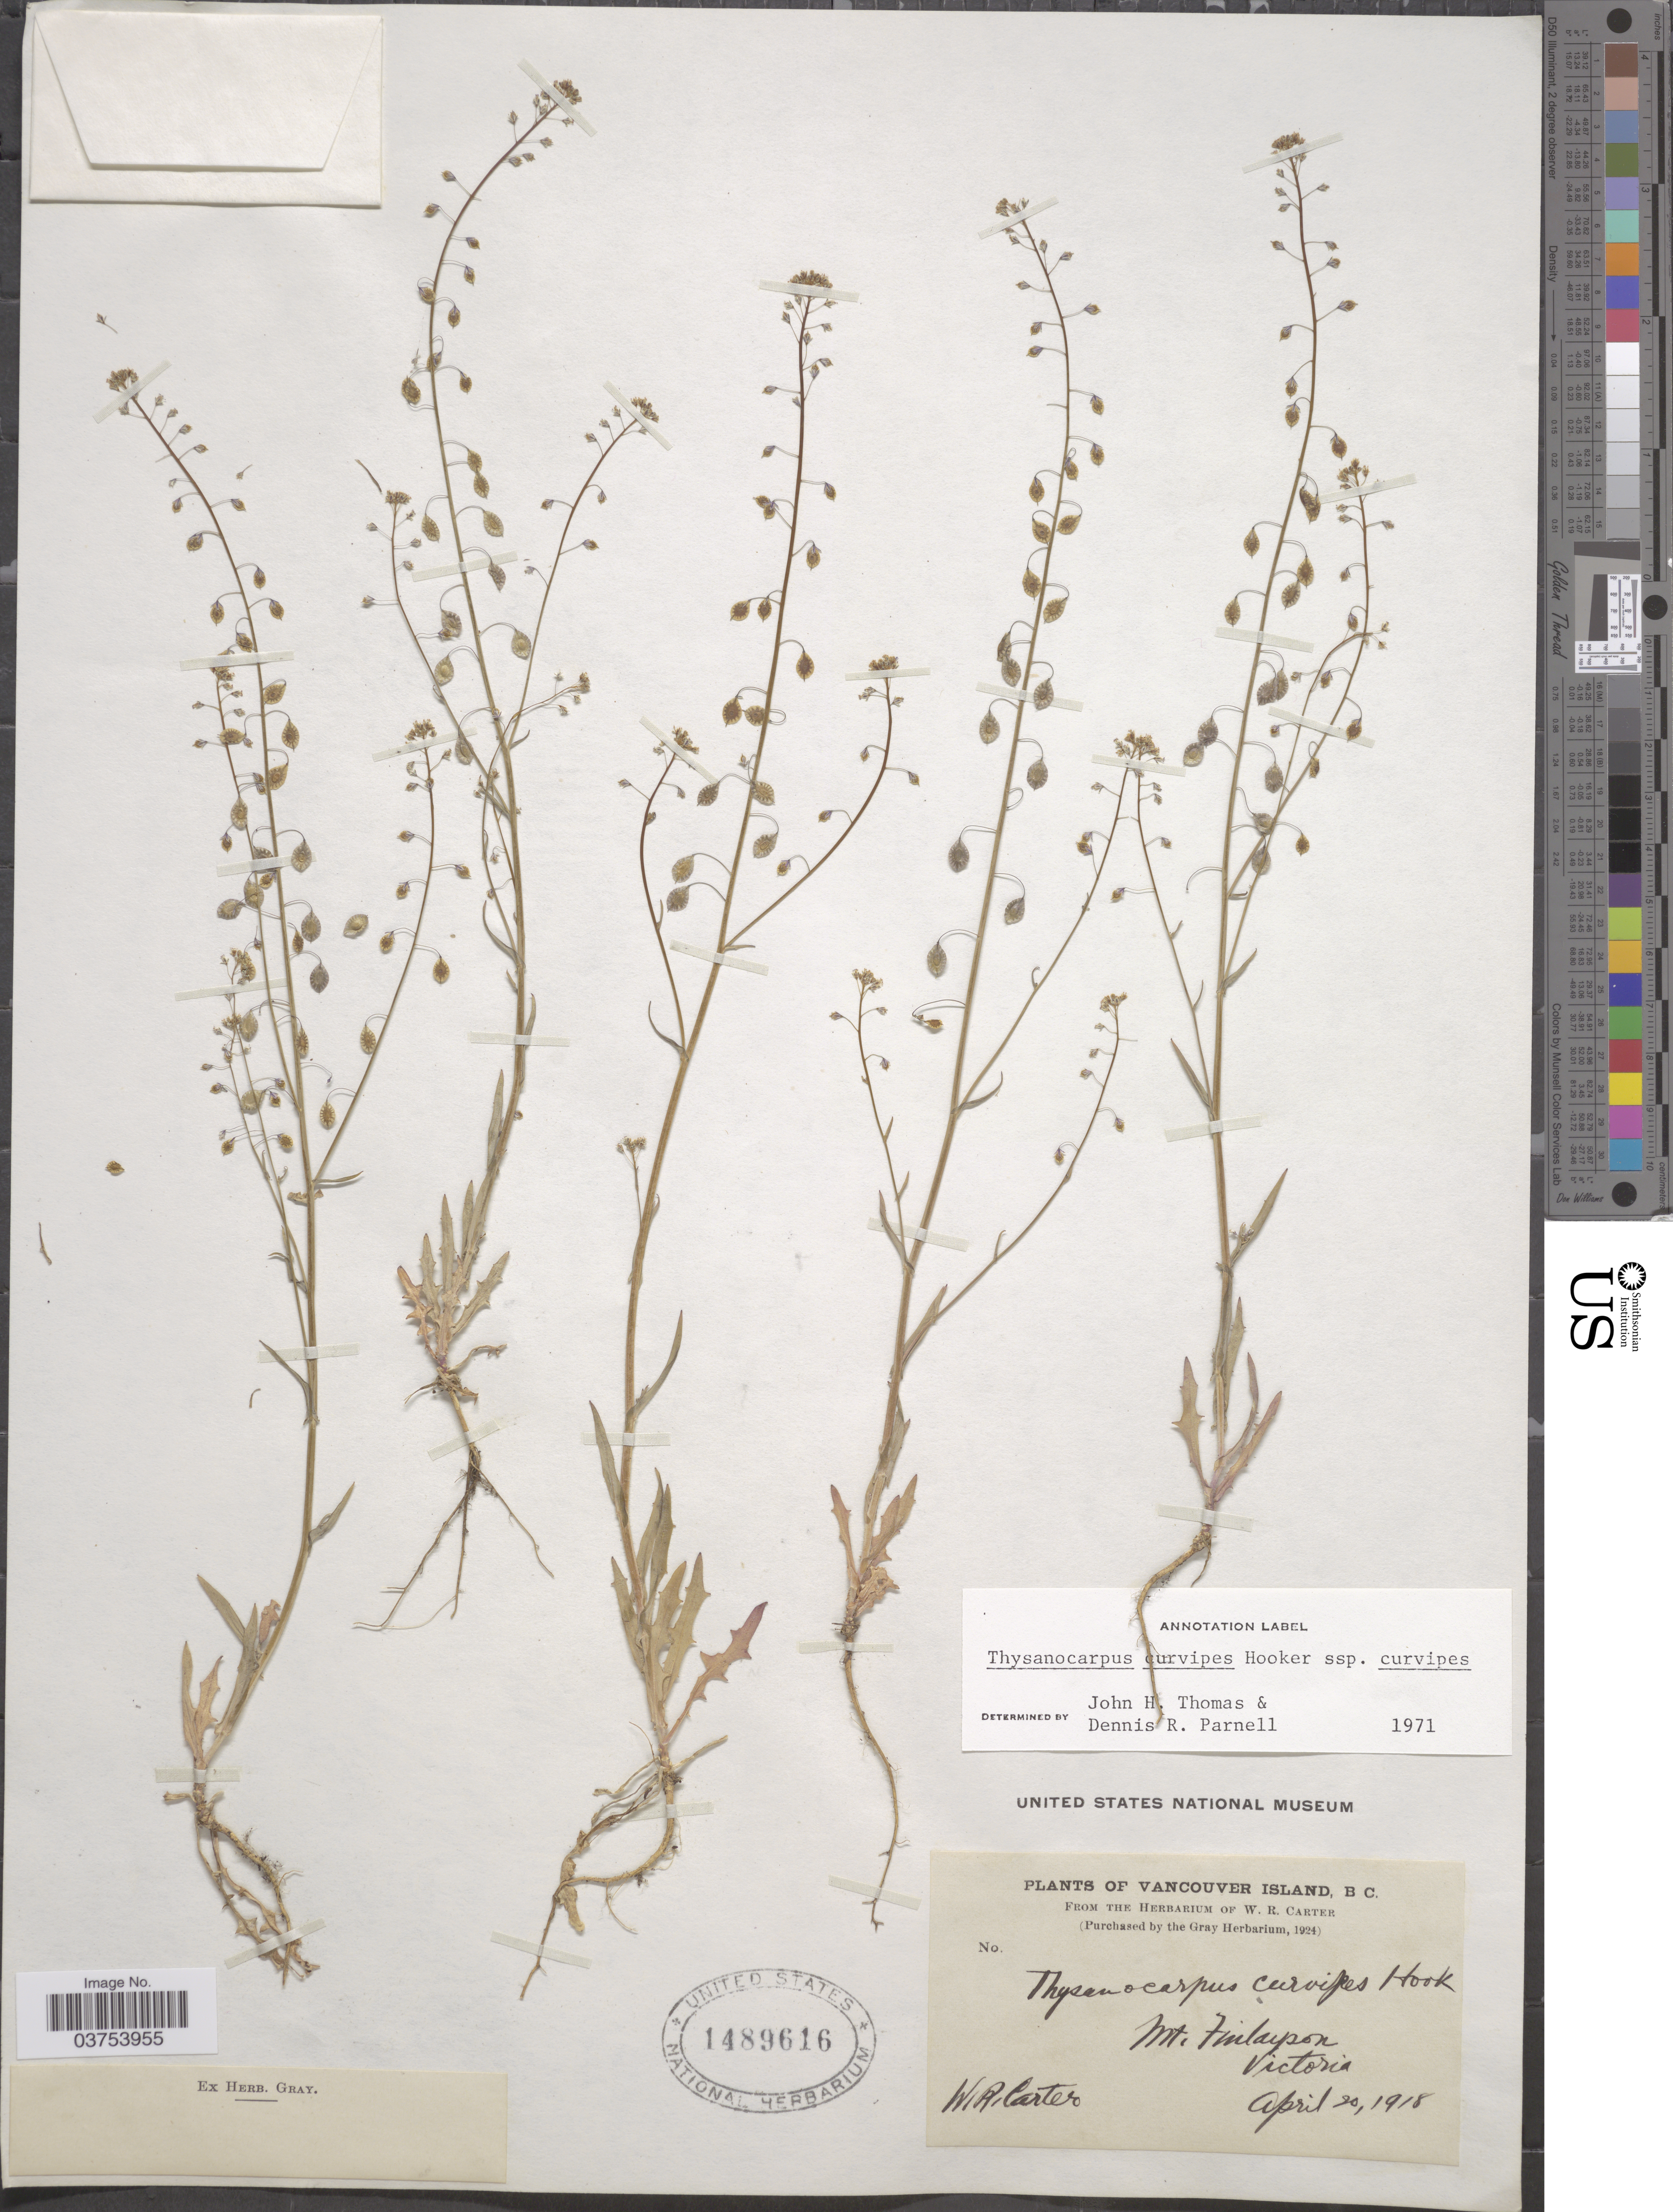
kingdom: Plantae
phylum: Tracheophyta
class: Magnoliopsida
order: Brassicales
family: Brassicaceae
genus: Thysanocarpus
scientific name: Thysanocarpus curvipes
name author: Hook.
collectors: W. R. Carter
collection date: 1918-04-20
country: Canada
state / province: British Columbia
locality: Vancouver Island. Mt. Finlayson. Victoria.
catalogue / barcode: US 1489616